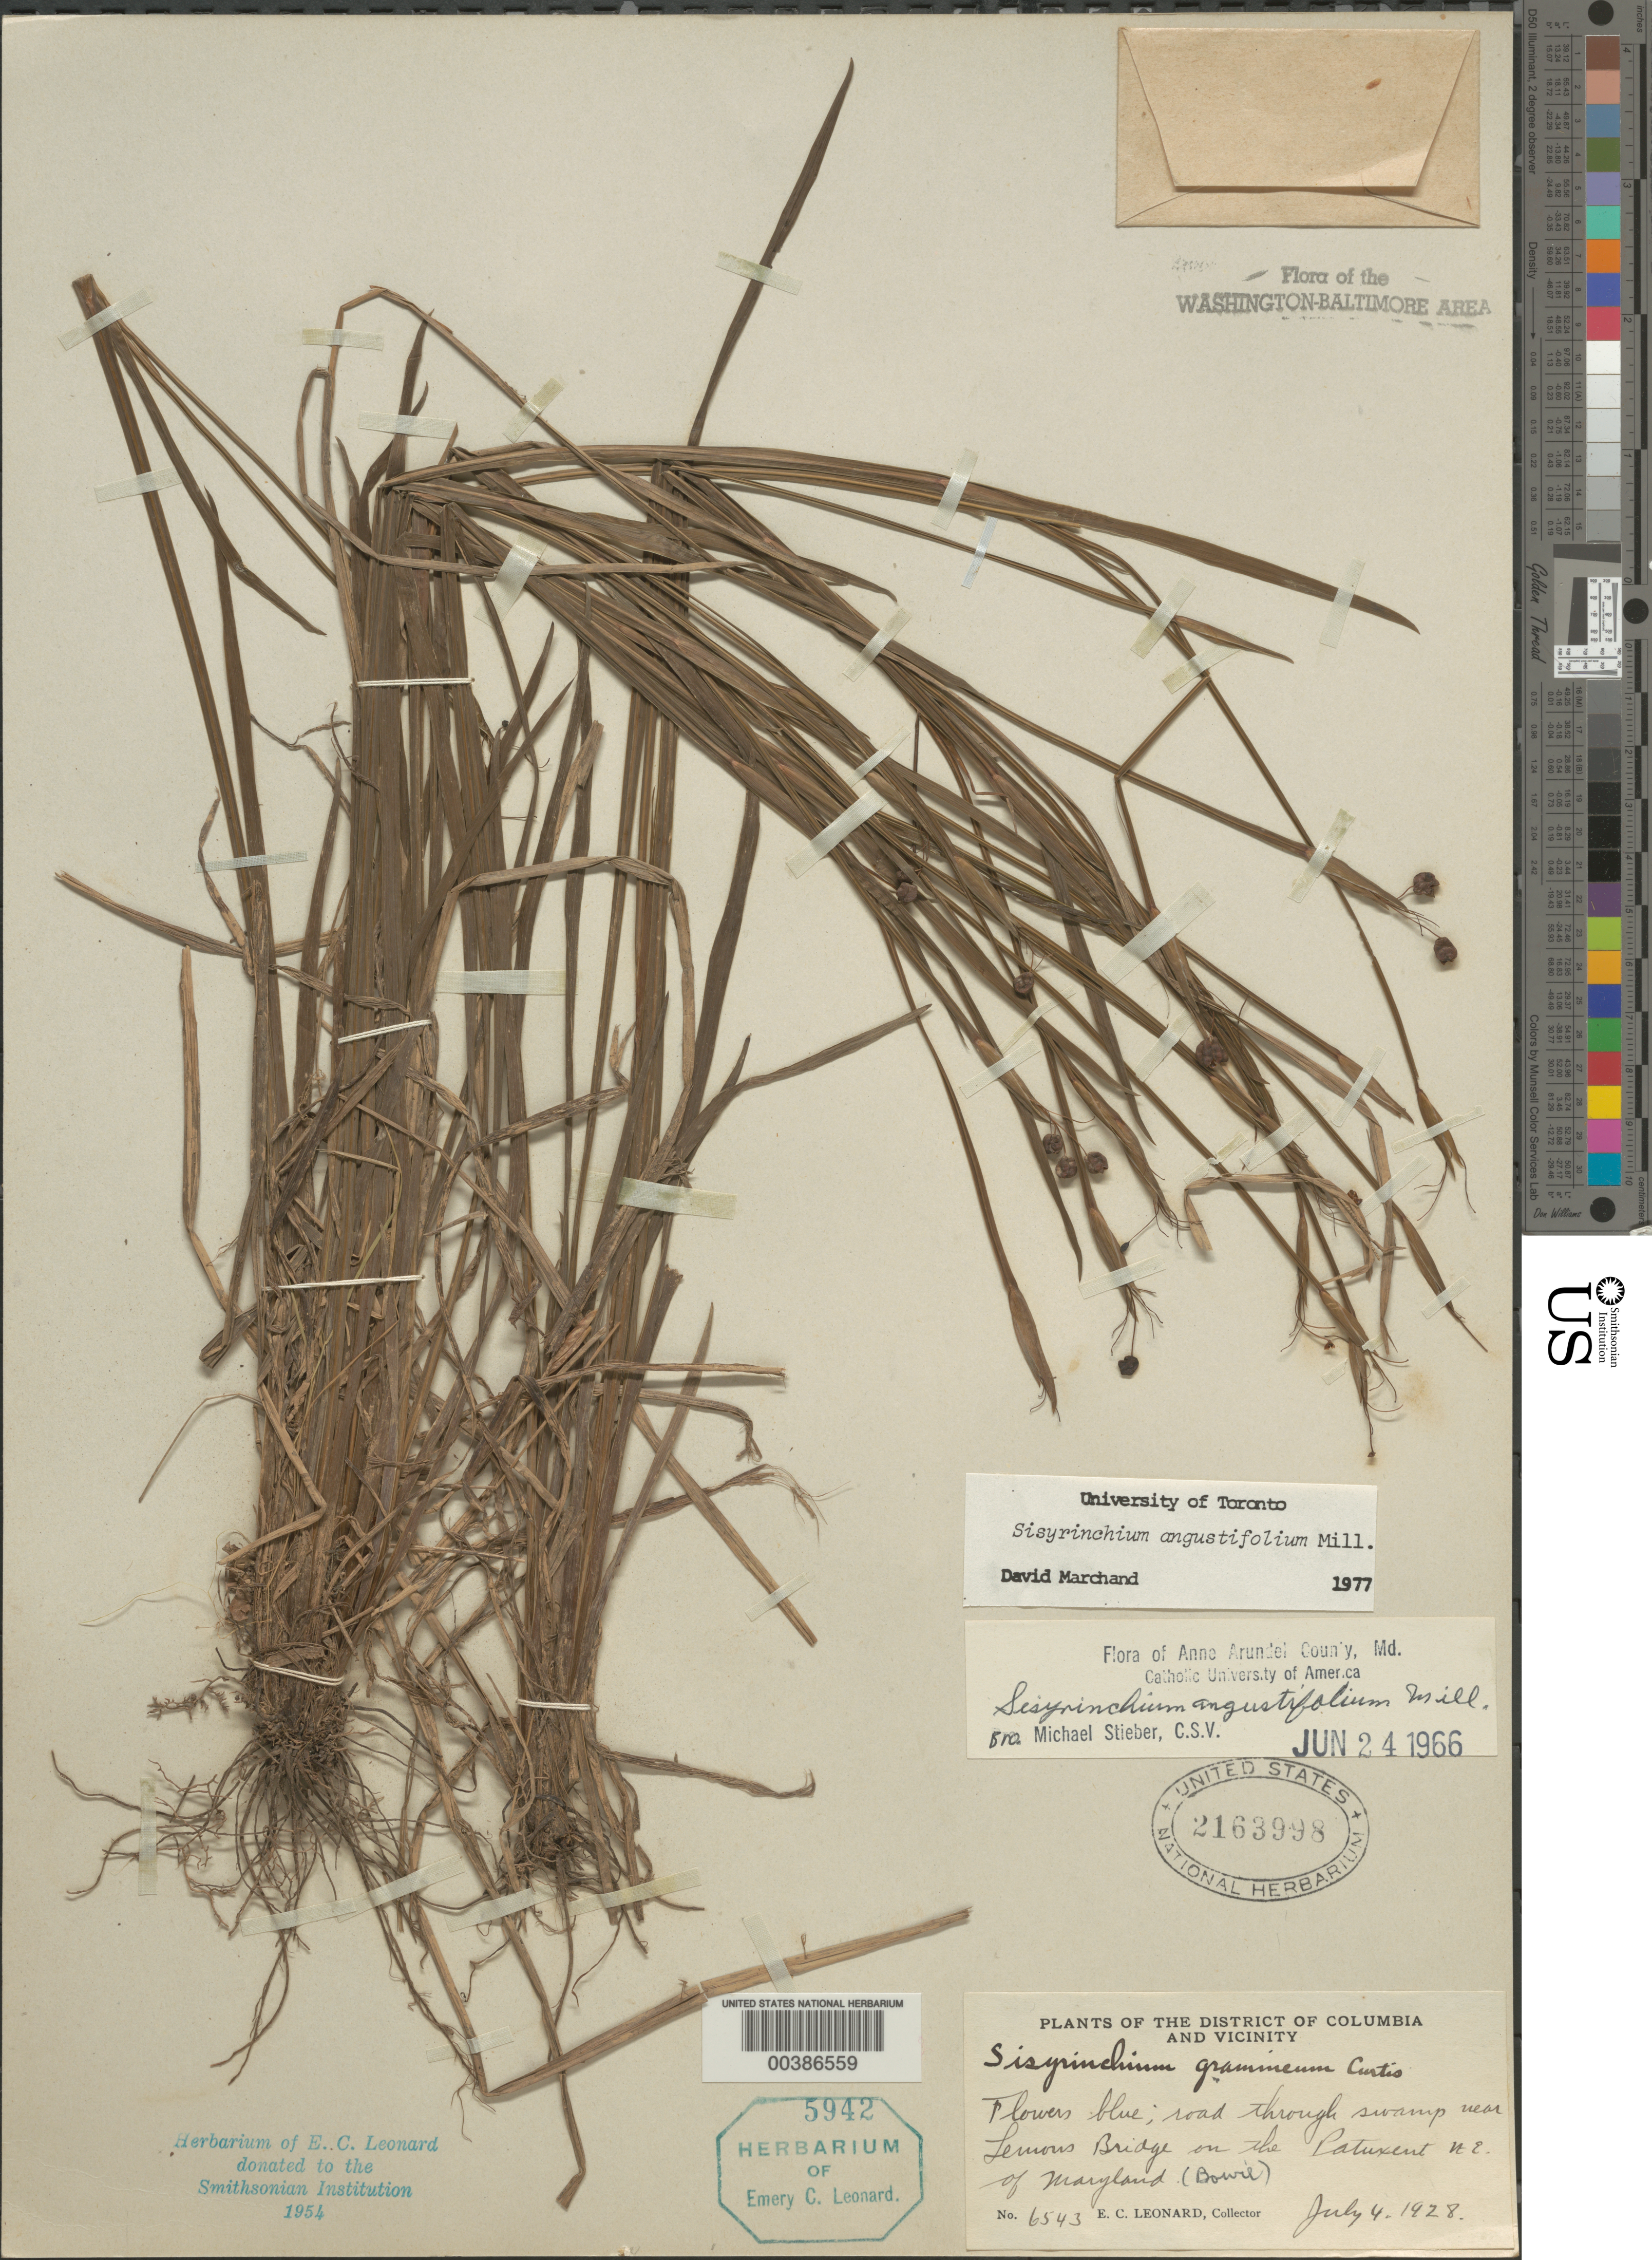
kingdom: Plantae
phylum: Tracheophyta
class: Liliopsida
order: Asparagales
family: Iridaceae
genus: Sisyrinchium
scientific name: Sisyrinchium angustifolium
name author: Mill.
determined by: Marchand, D.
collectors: E. C. Leonard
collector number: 6543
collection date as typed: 04 Jul 1928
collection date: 1928-07-04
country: United States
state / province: Maryland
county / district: Prince George's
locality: Lemons Bridge on the Patuxent, northeast Of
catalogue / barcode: US 2163998